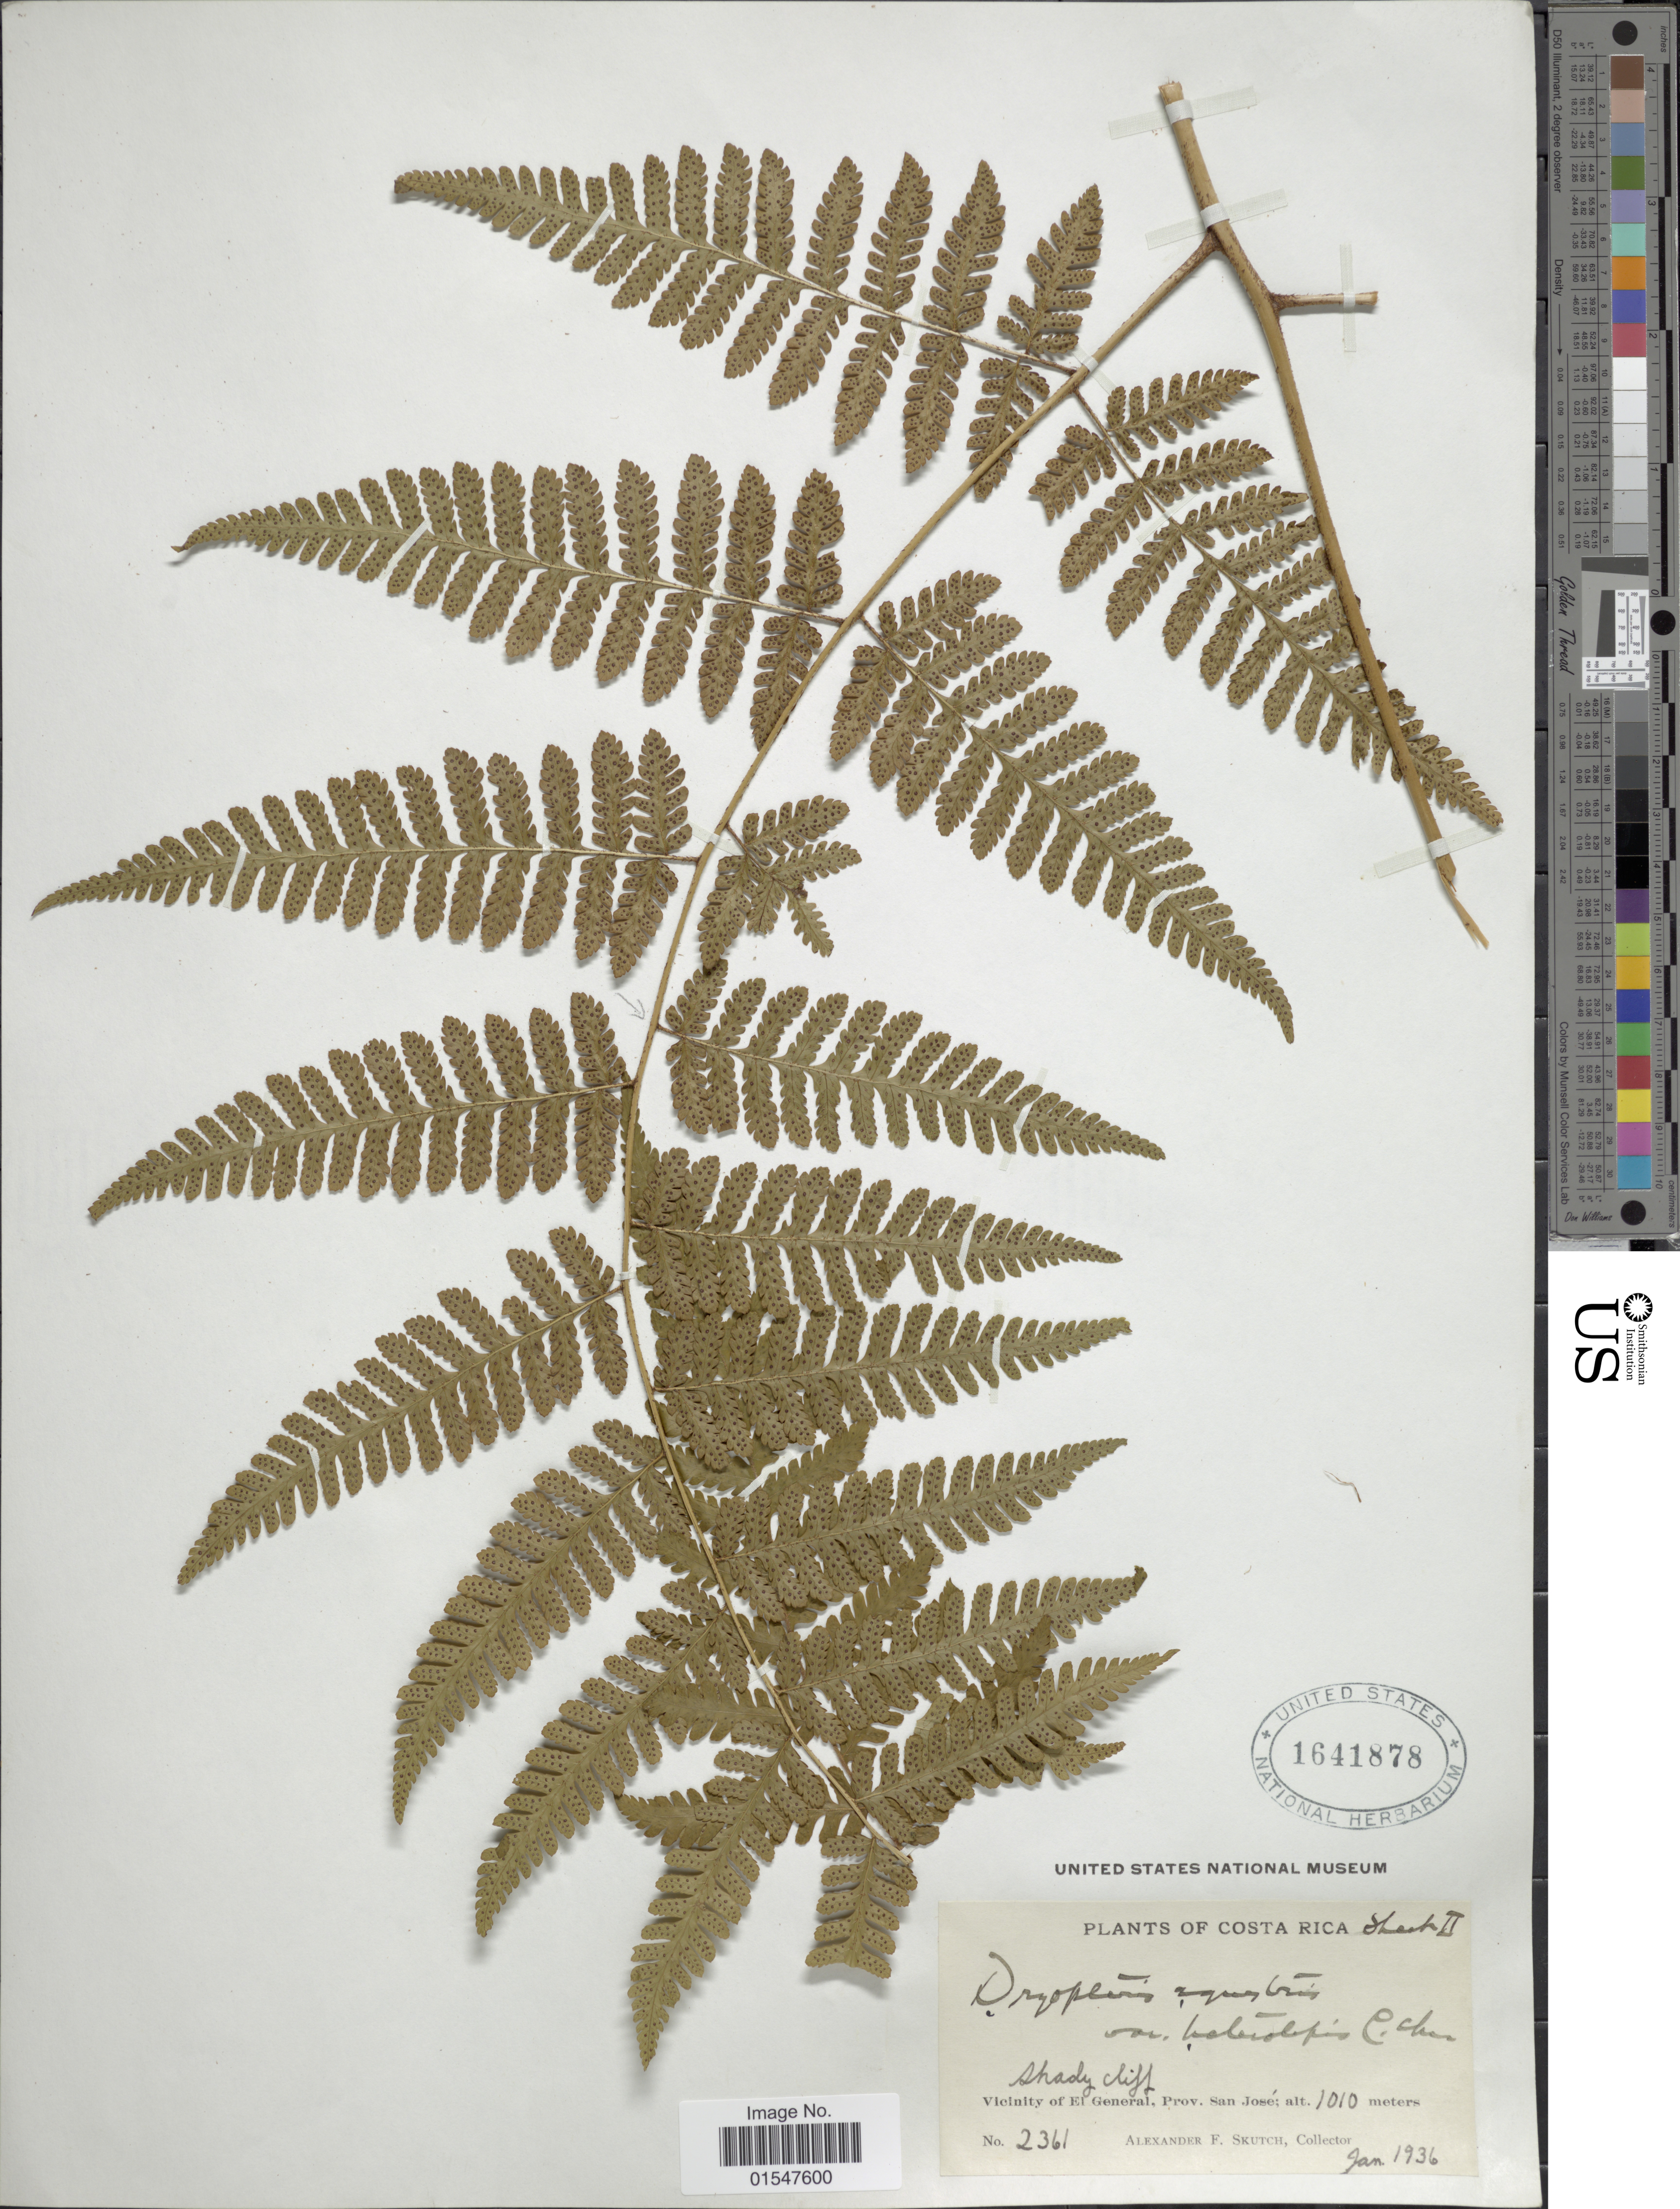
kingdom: Plantae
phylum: Tracheophyta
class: Polypodiopsida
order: Polypodiales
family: Dryopteridaceae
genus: Ctenitis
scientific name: Ctenitis equestris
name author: (Kunze) Ching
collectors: A. F. Skutch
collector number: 2361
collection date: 1936-01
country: Costa Rica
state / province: San José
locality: Vicinity of El General, Prov., San Jose.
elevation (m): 1010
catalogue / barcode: US 1641878